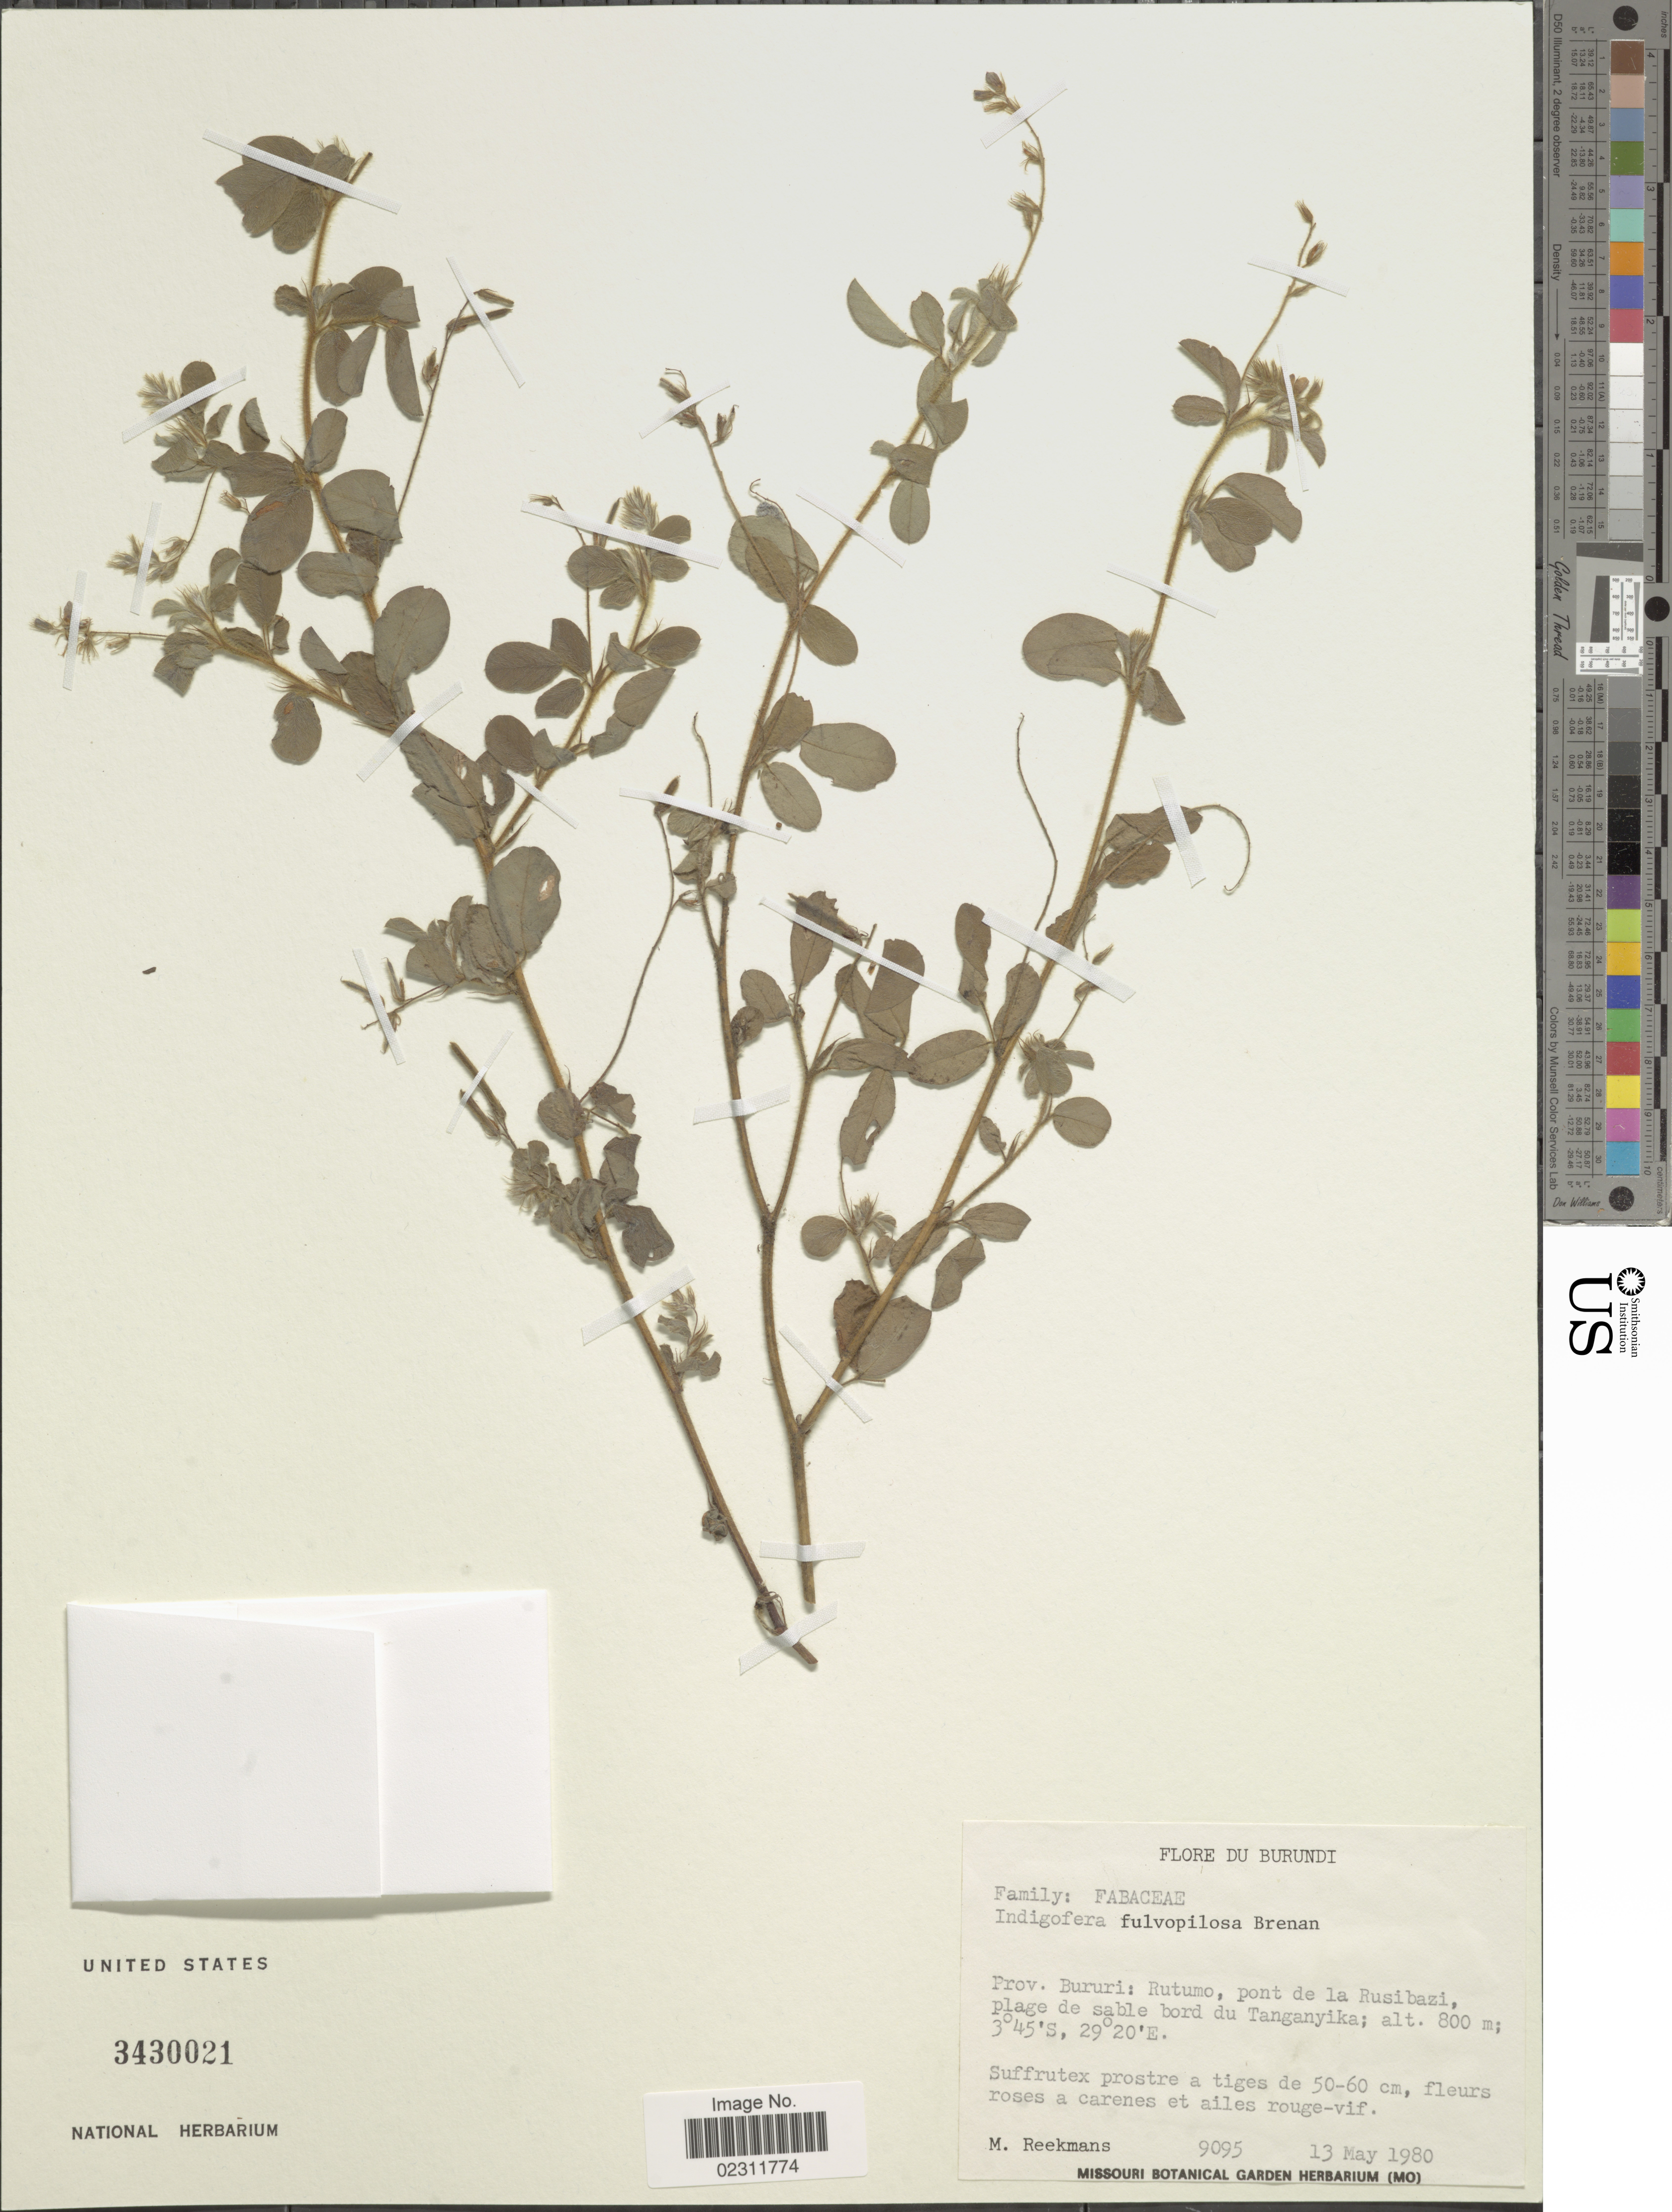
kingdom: Plantae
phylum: Tracheophyta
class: Magnoliopsida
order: Fabales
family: Fabaceae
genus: Indigofera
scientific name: Indigofera fulvopilosa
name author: Brenan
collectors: M. Reekmans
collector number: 9095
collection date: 1980-05-13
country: Burundi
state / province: Bururi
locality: Rutumo, pont de la Rusibazi, plage de sable bord du Tanganyika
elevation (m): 800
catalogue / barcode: US 3430021